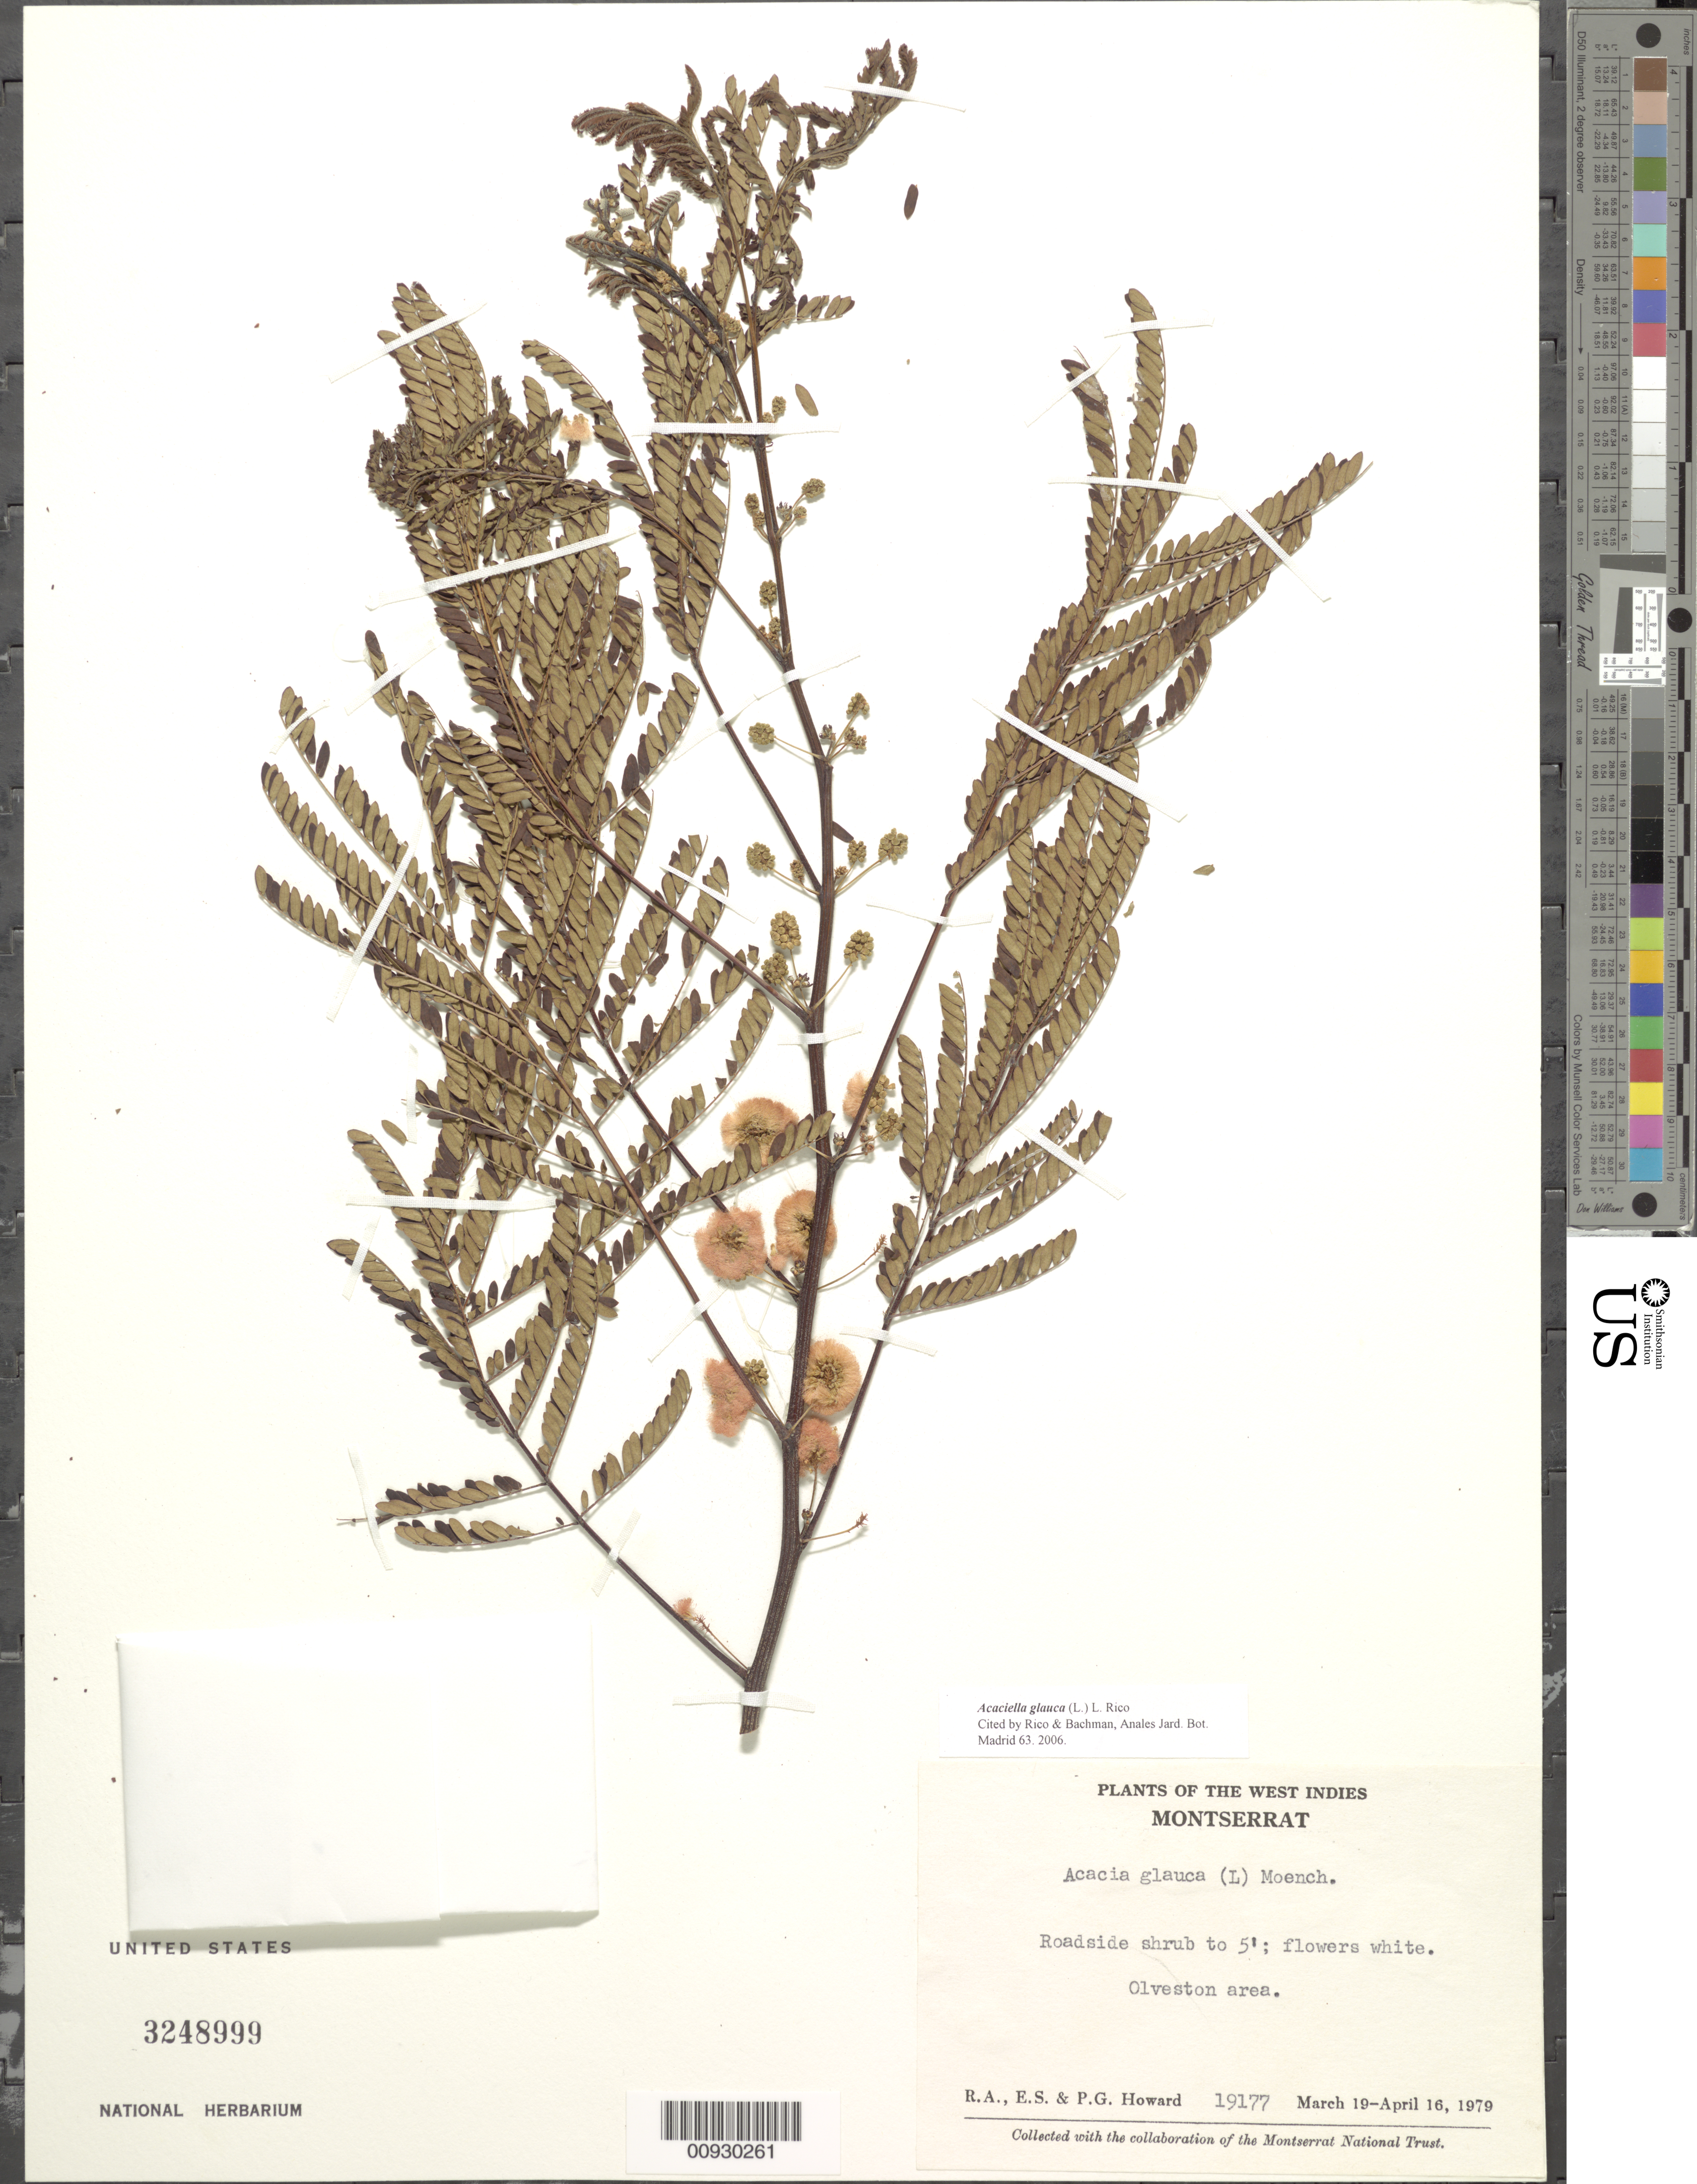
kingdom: Plantae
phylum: Tracheophyta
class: Magnoliopsida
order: Fabales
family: Fabaceae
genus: Acaciella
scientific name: Acaciella glauca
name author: (L.) L. Rico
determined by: Rico, L.; Bachman, --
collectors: R. A. Howard, E. S. Howard & P. Howard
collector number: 19177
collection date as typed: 19 Mar 1979 to 16 Apr 1979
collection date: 1979-03-19/1979-04-16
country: Montserrat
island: Montserrat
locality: Olveston area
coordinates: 0 N, 0 E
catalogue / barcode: US 3248999